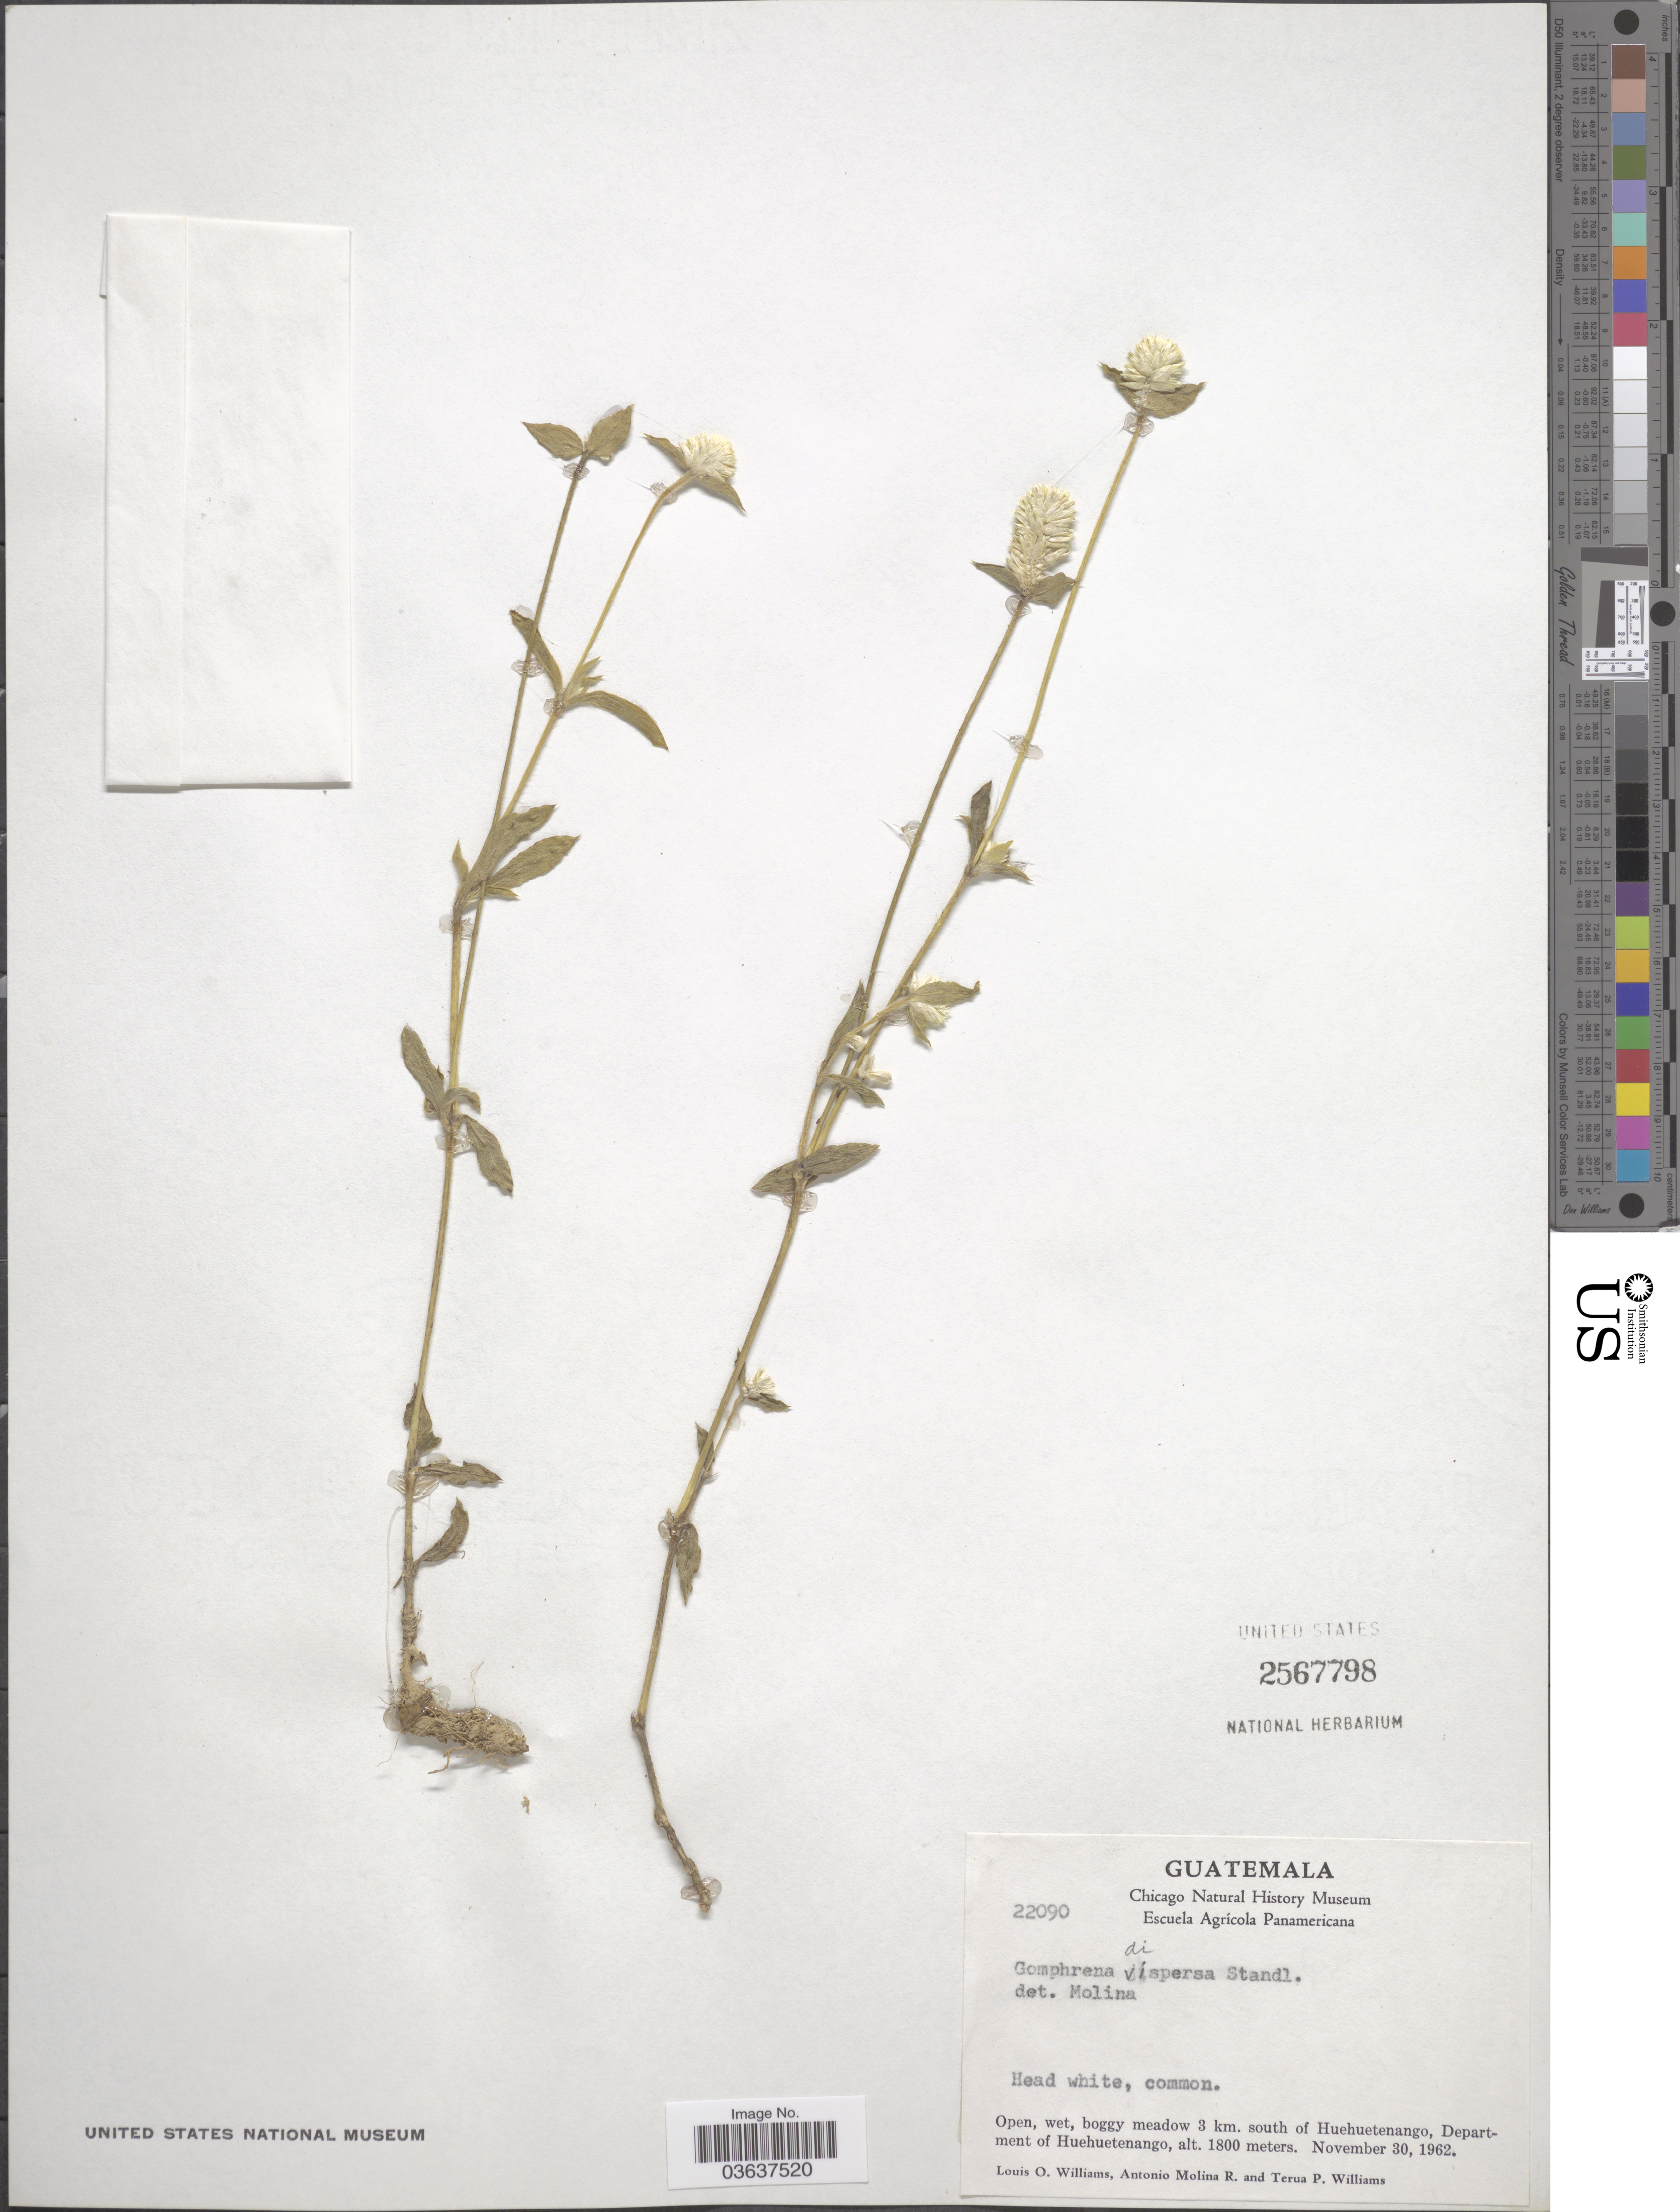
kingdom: Plantae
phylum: Tracheophyta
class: Magnoliopsida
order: Caryophyllales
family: Amaranthaceae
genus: Gomphrena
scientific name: Gomphrena dispersa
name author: Standl.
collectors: L. O. Williams, A. Molina R. & T. Williams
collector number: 22090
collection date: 1962-11-30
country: Guatemala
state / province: Huehuetenango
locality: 3 km. south of Huehuetenango, Department of Huehuetenango.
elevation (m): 1800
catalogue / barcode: US 2567798